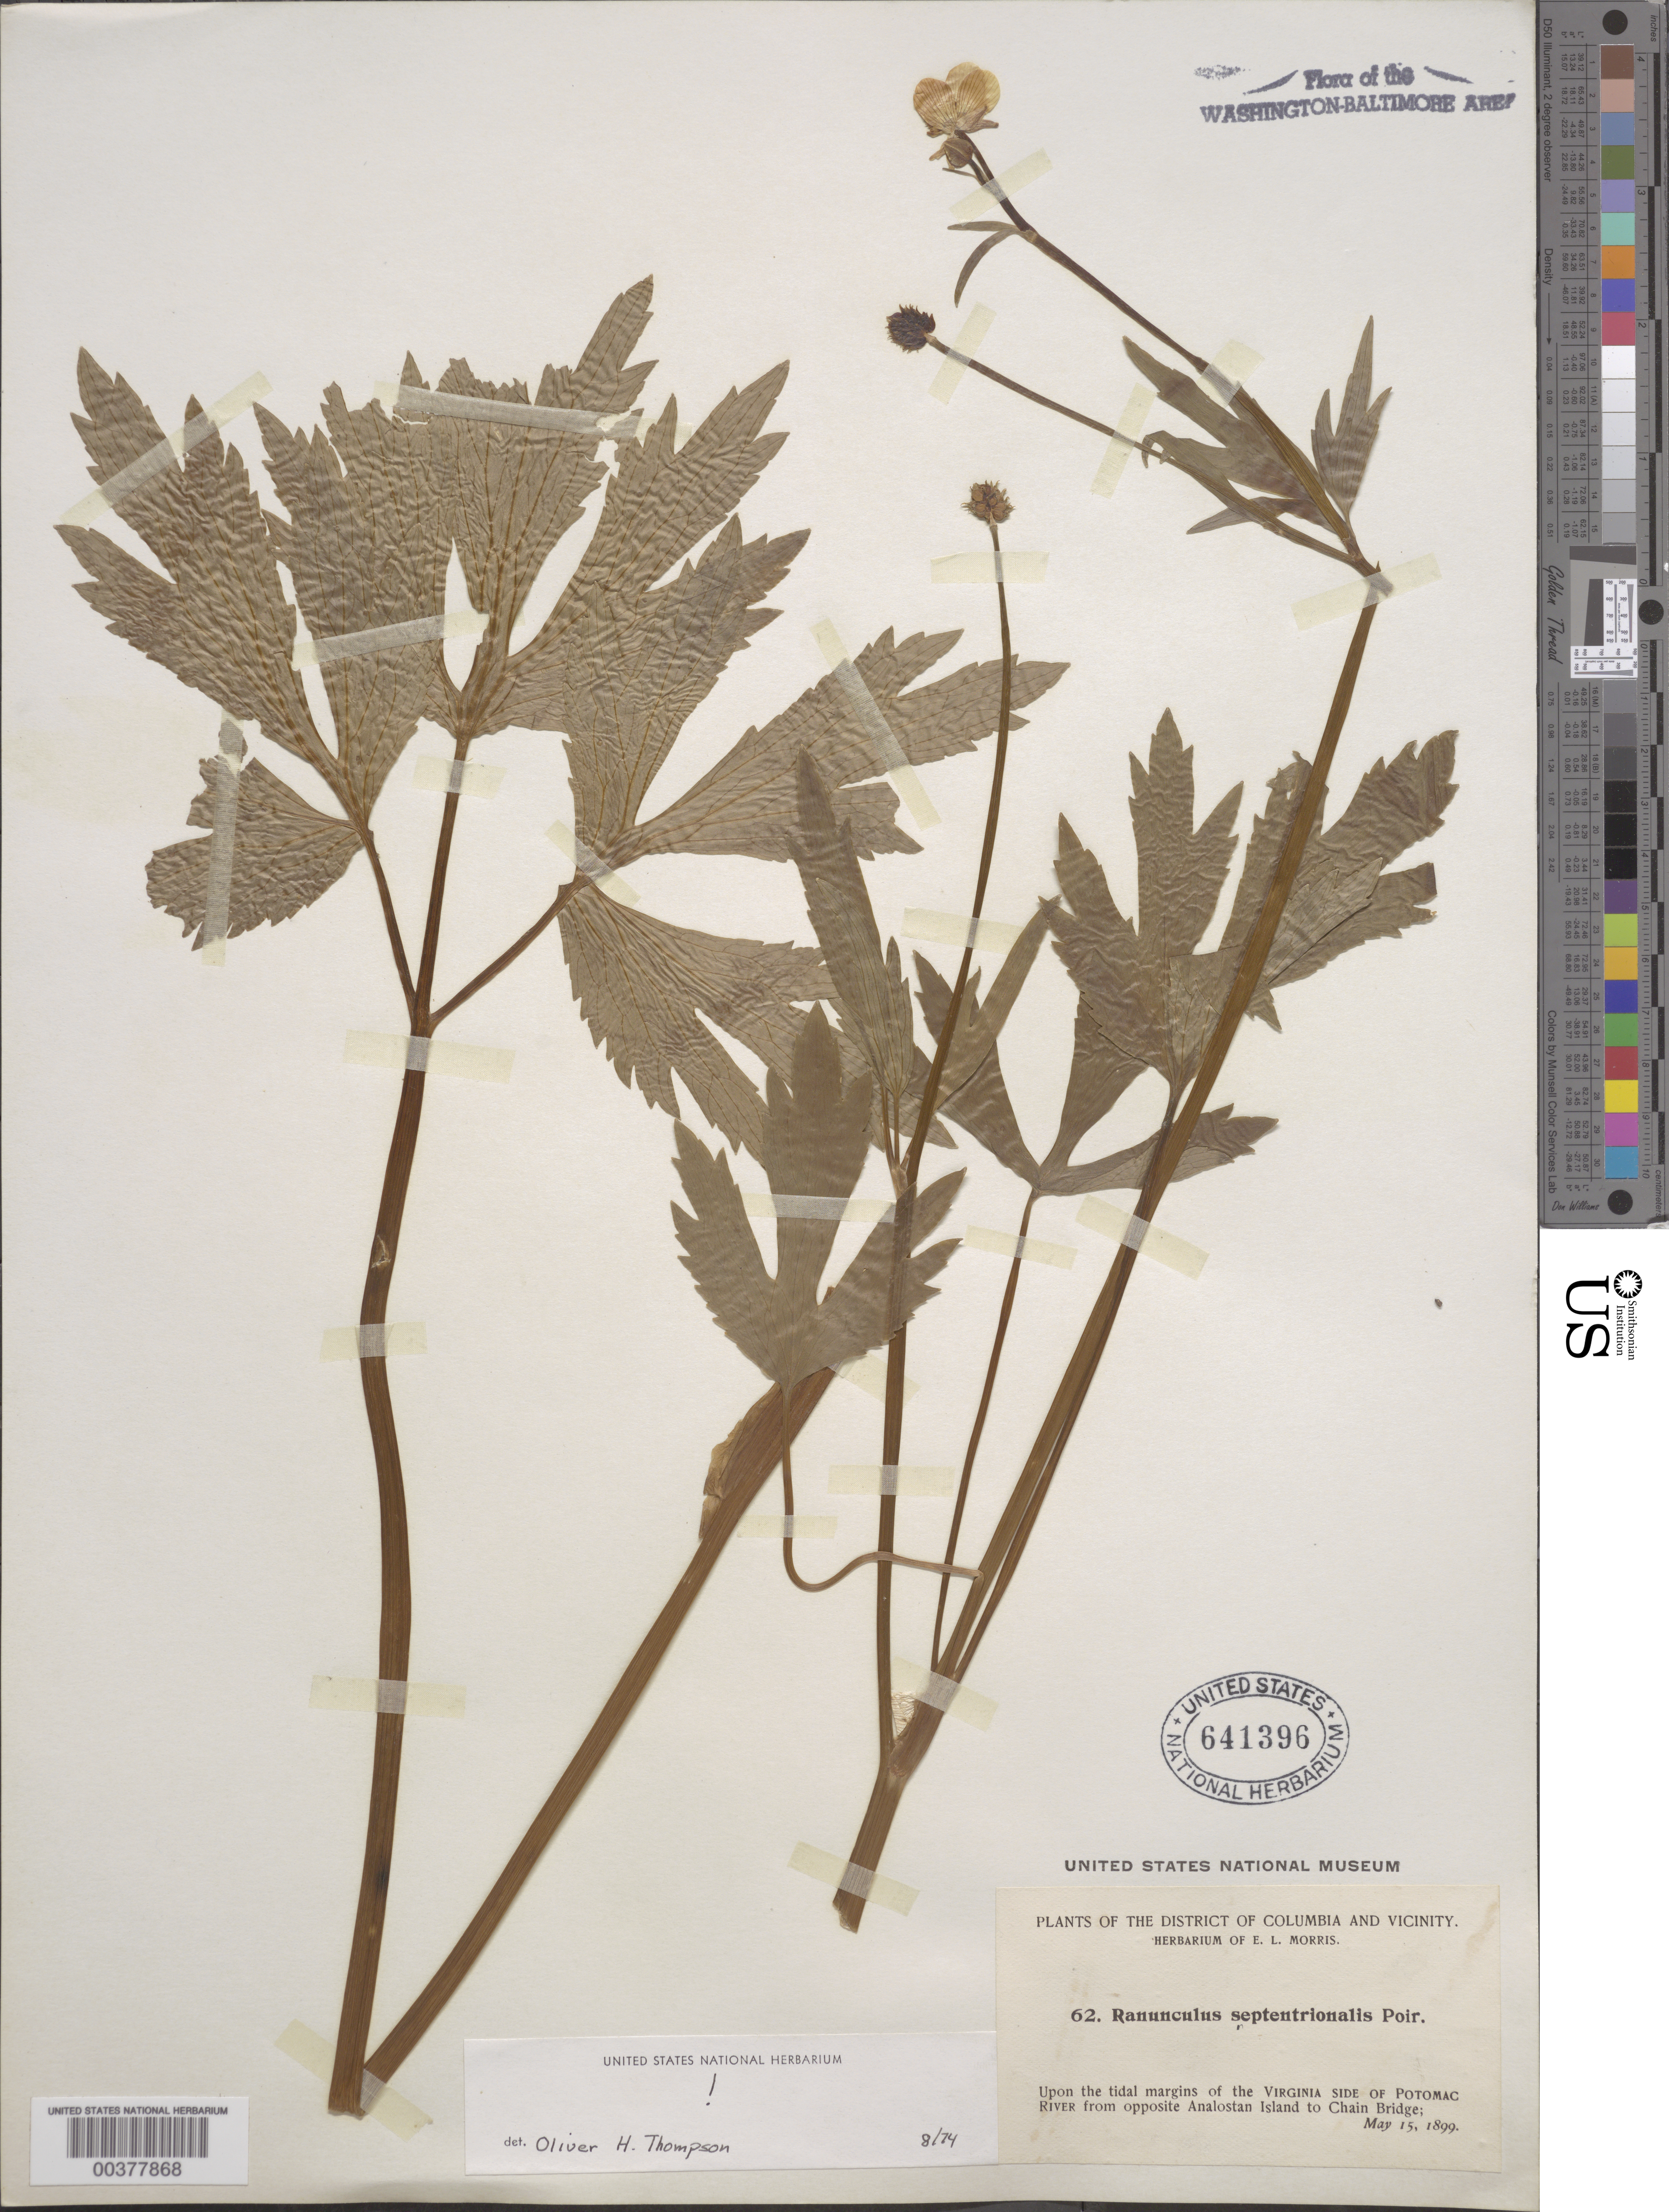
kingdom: Plantae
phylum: Tracheophyta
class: Magnoliopsida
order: Ranunculales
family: Ranunculaceae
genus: Ranunculus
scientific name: Ranunculus hispidus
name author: Michx.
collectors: E. L. Morris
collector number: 62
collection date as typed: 15 May 1899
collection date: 1899-05-15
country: United States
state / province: Virginia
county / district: Arlington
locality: Opposite Analostan Island to Chain Bridge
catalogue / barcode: US 641396